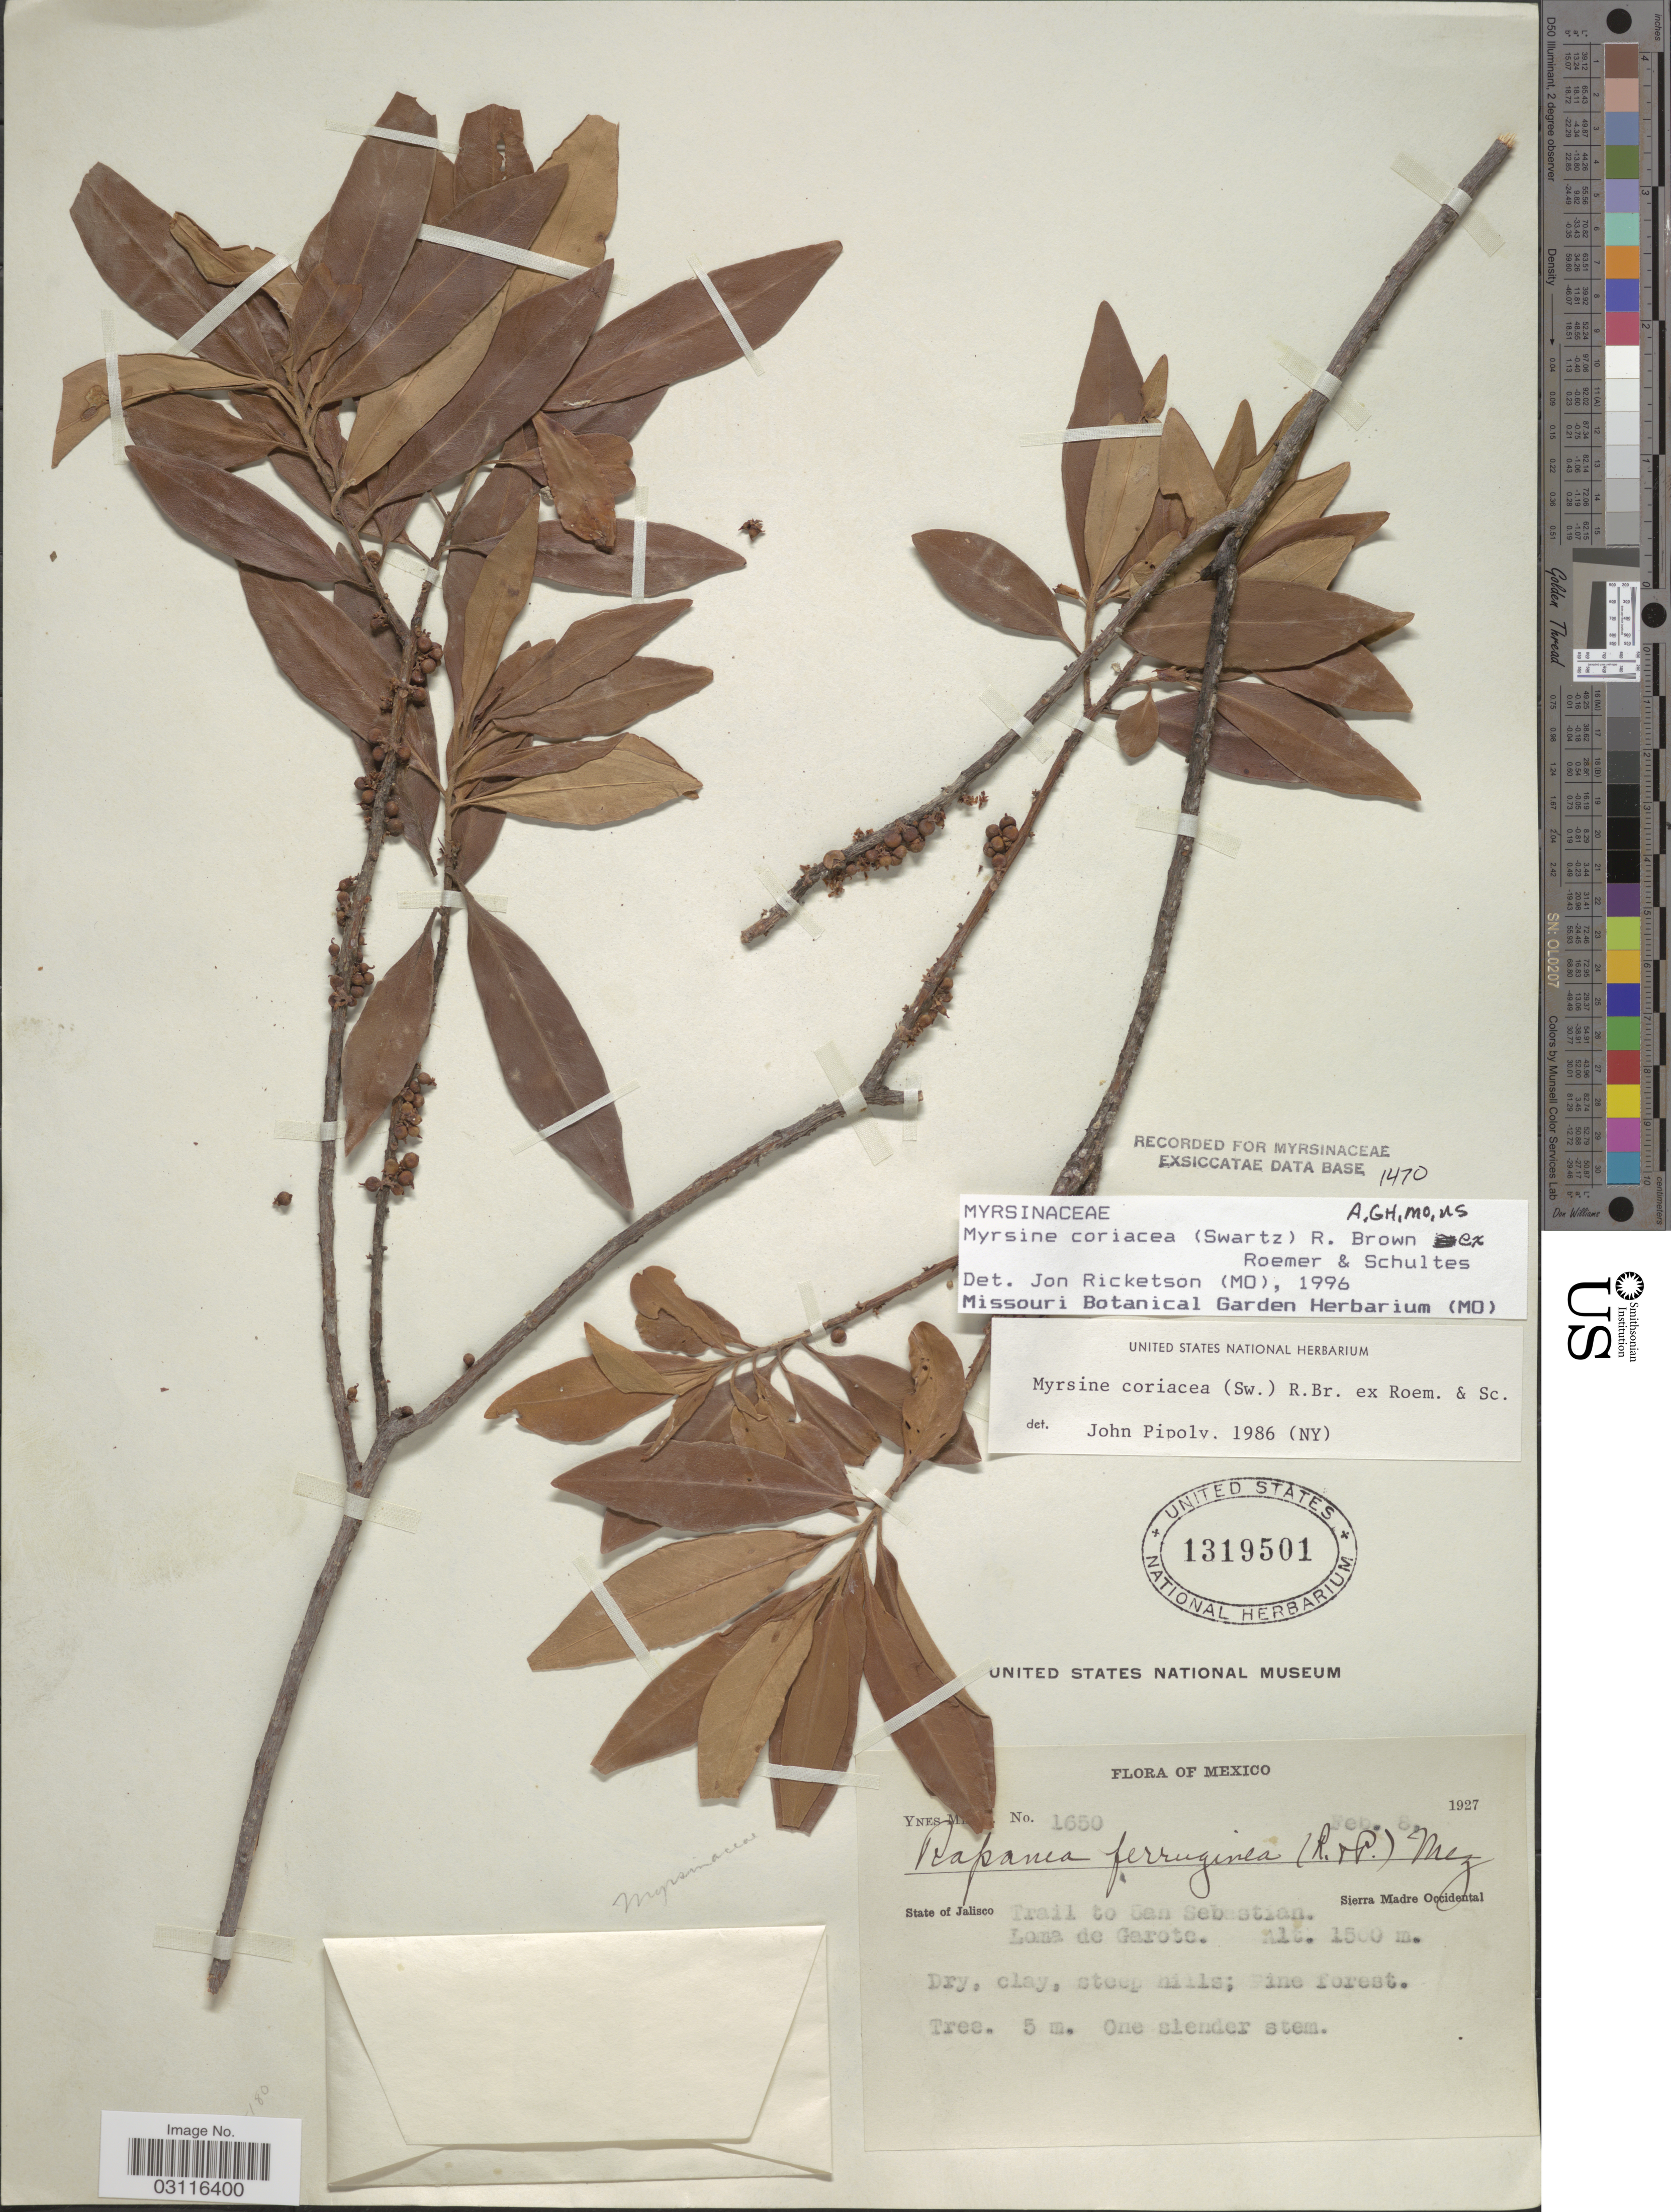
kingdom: Plantae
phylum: Tracheophyta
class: Magnoliopsida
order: Ericales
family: Primulaceae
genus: Myrsine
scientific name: Myrsine coriacea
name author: (Sw.) R. Br. ex Roem. & Schult.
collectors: Y. Mexia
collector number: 1650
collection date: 1927-02-08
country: Mexico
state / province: Jalisco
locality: Trail to San Sebastian. Loma de Garote. Sierra Madre Occidental.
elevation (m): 1500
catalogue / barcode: US 1319501